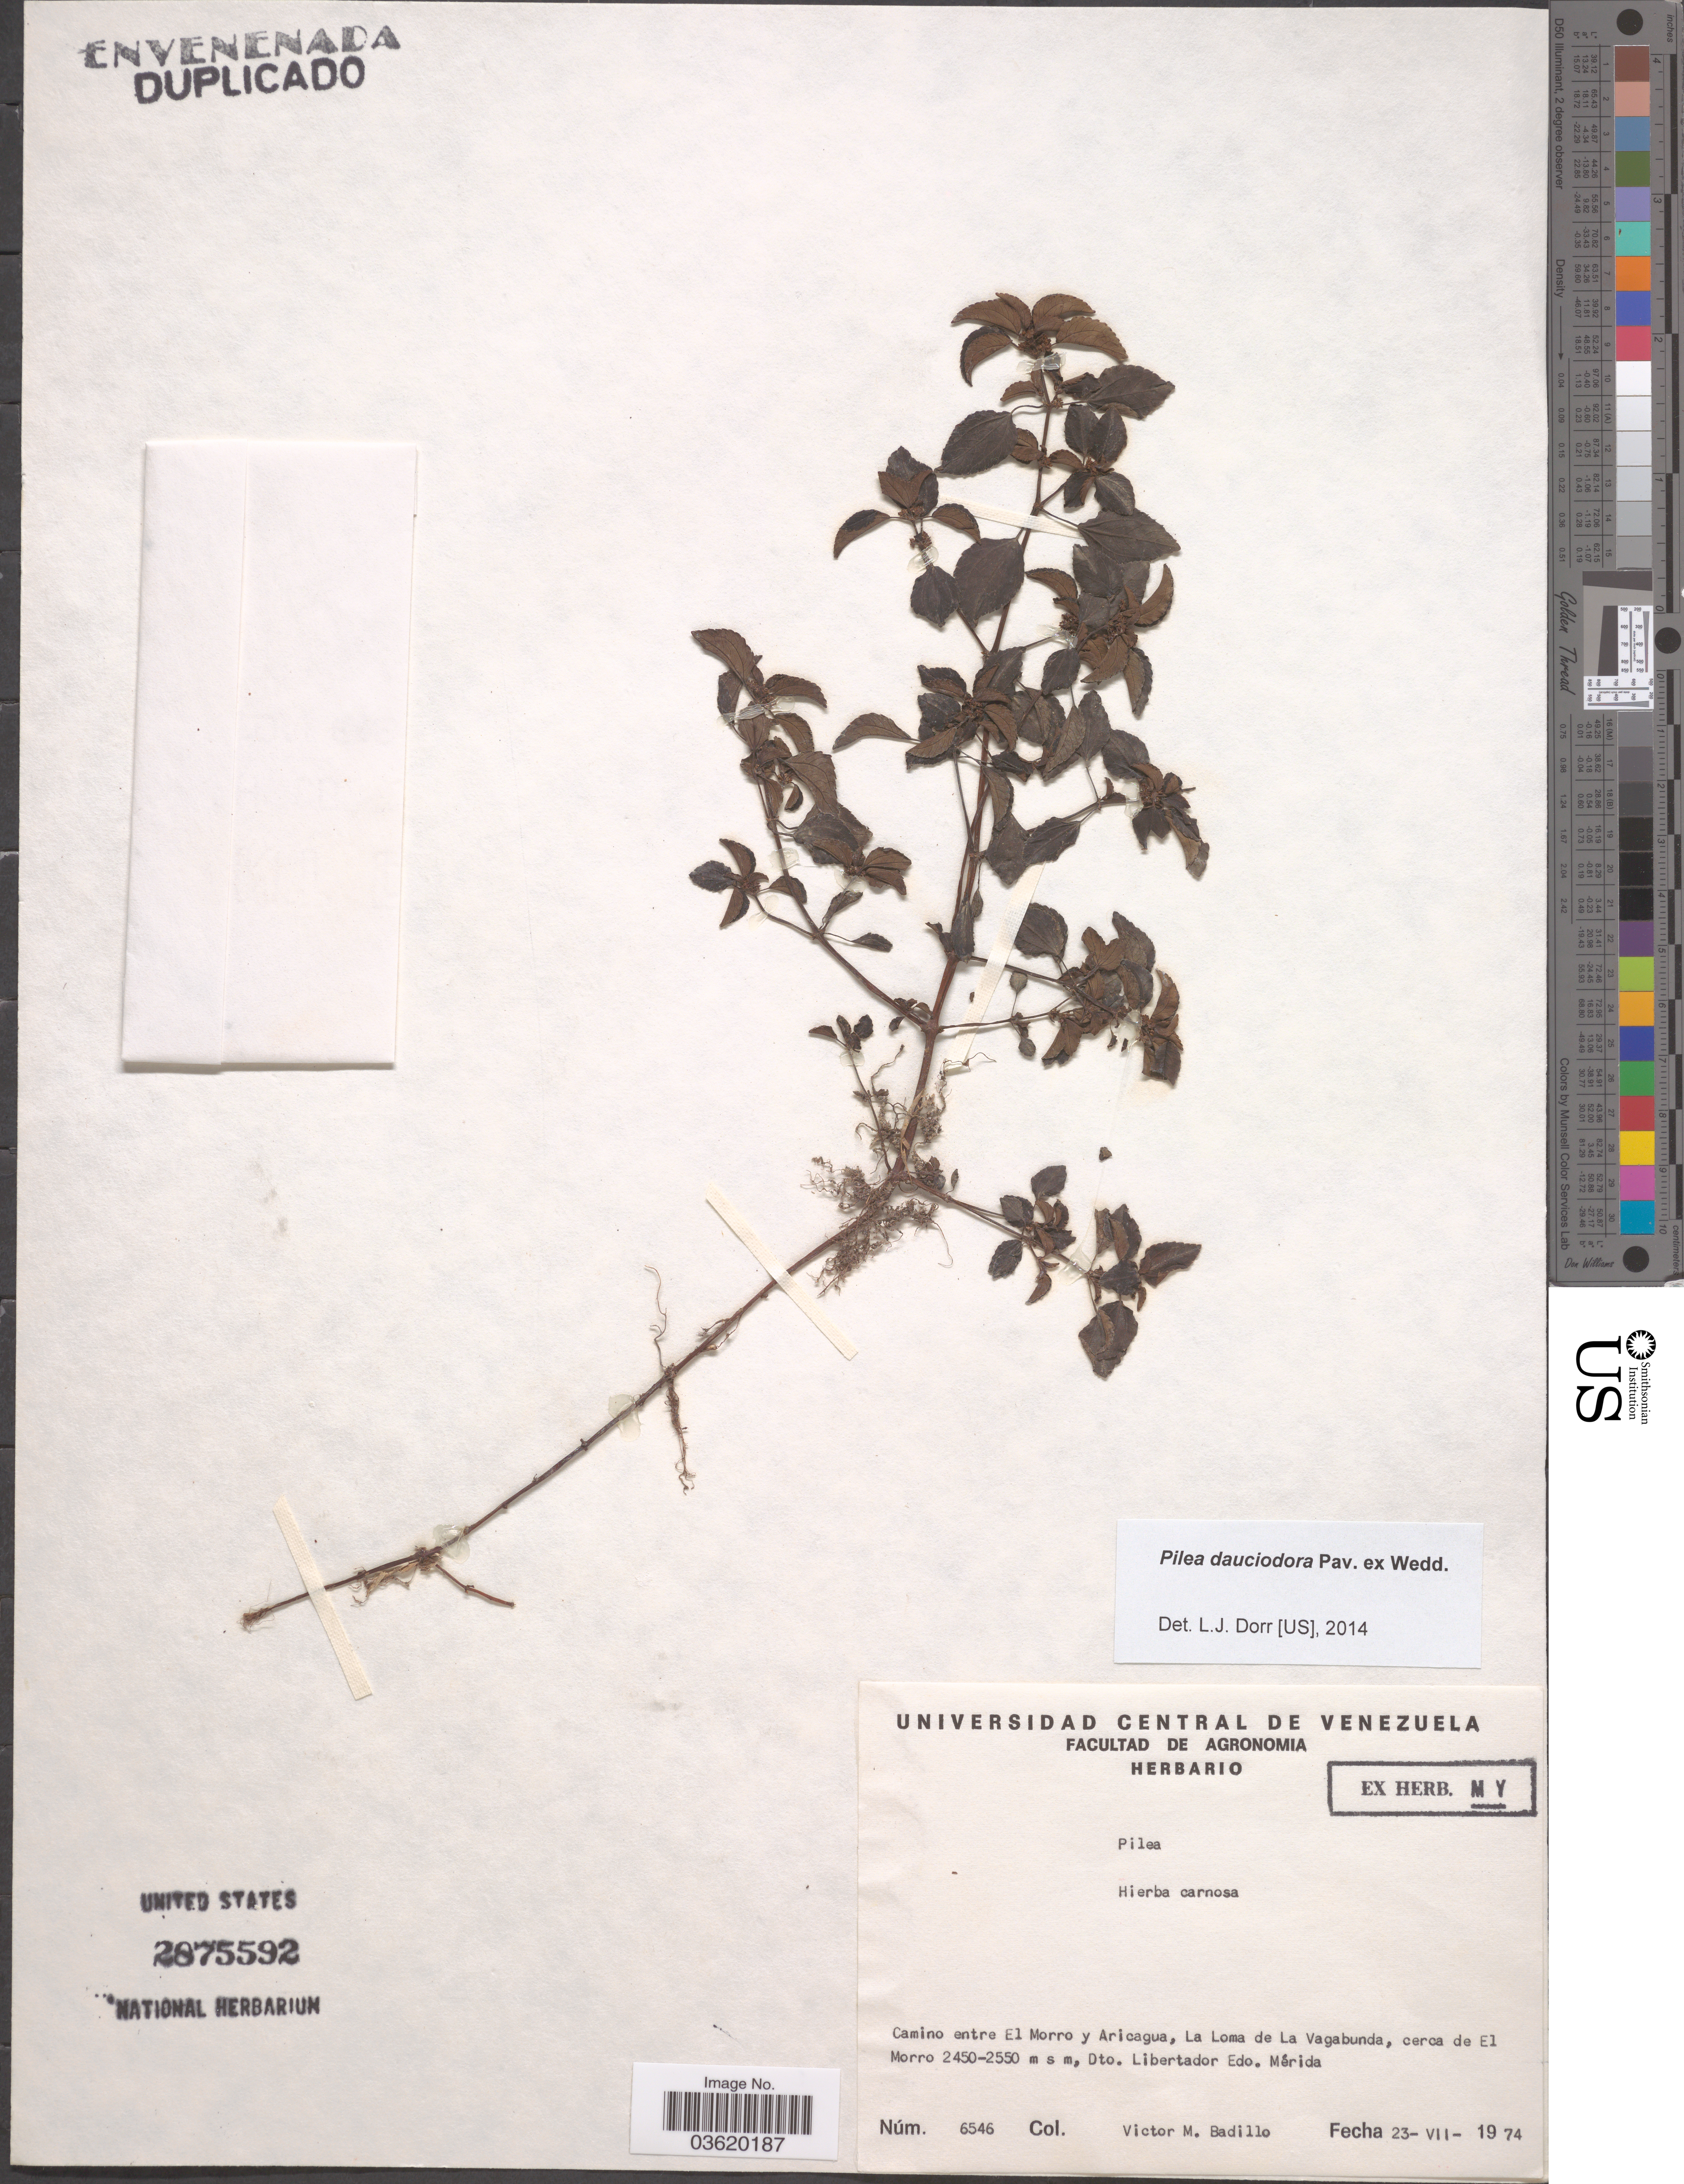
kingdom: Plantae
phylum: Tracheophyta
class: Magnoliopsida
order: Rosales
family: Urticaceae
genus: Pilea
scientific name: Pilea dauciodora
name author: Pav. ex Wedd.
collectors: V. Badillo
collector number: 6546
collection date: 1974-07-23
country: Venezuela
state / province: Merida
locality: Camino entre El Morro y Aricagua, La Loma de La Vagabunda, cerca de El Morro, Dto. Libertador Edo. Mérida.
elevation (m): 2450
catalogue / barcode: US 2875592